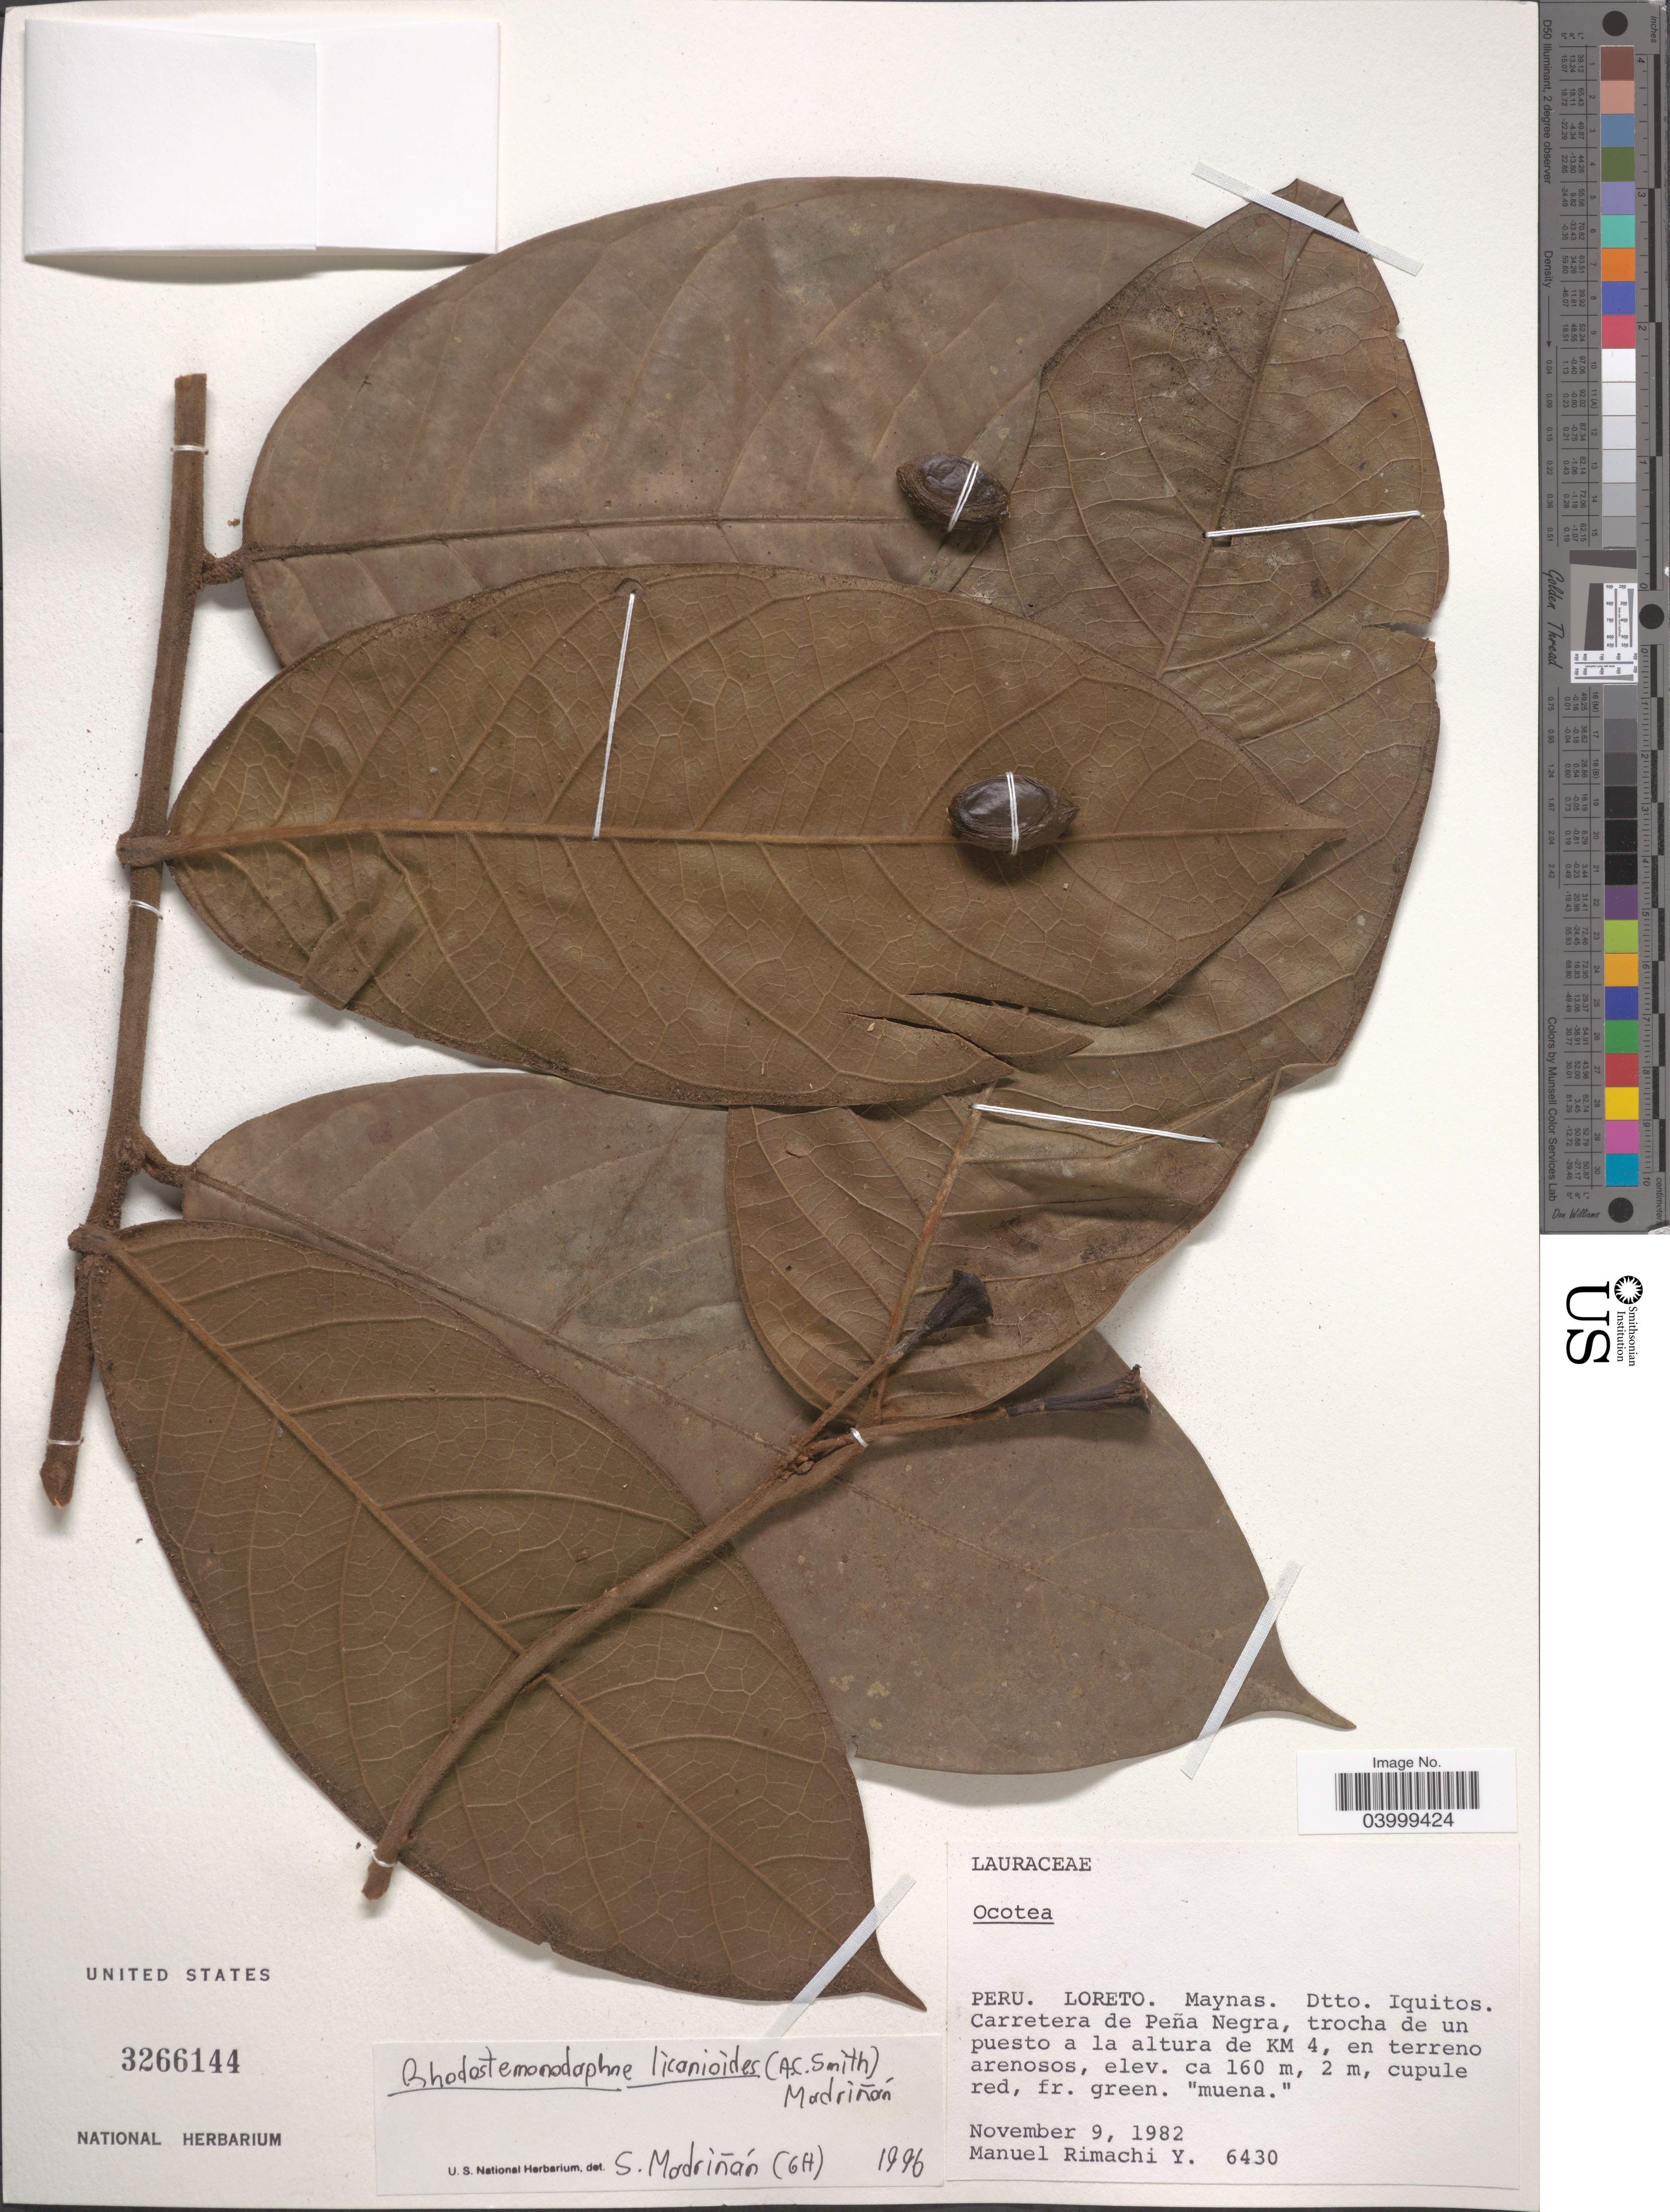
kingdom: Plantae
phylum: Tracheophyta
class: Magnoliopsida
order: Laurales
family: Lauraceae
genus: Rhodostemonodaphne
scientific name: Rhodostemonodaphne licanioides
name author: (A.C. Sm.) Madriñán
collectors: M. Rimachi Y.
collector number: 6430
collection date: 1982-11-09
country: Peru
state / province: Loreto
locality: Maynas. Dtto. Iquitos. Carretera de Peña Negra, trocha de un puesto a la altur de KM 4.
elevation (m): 160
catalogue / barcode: US 3266144